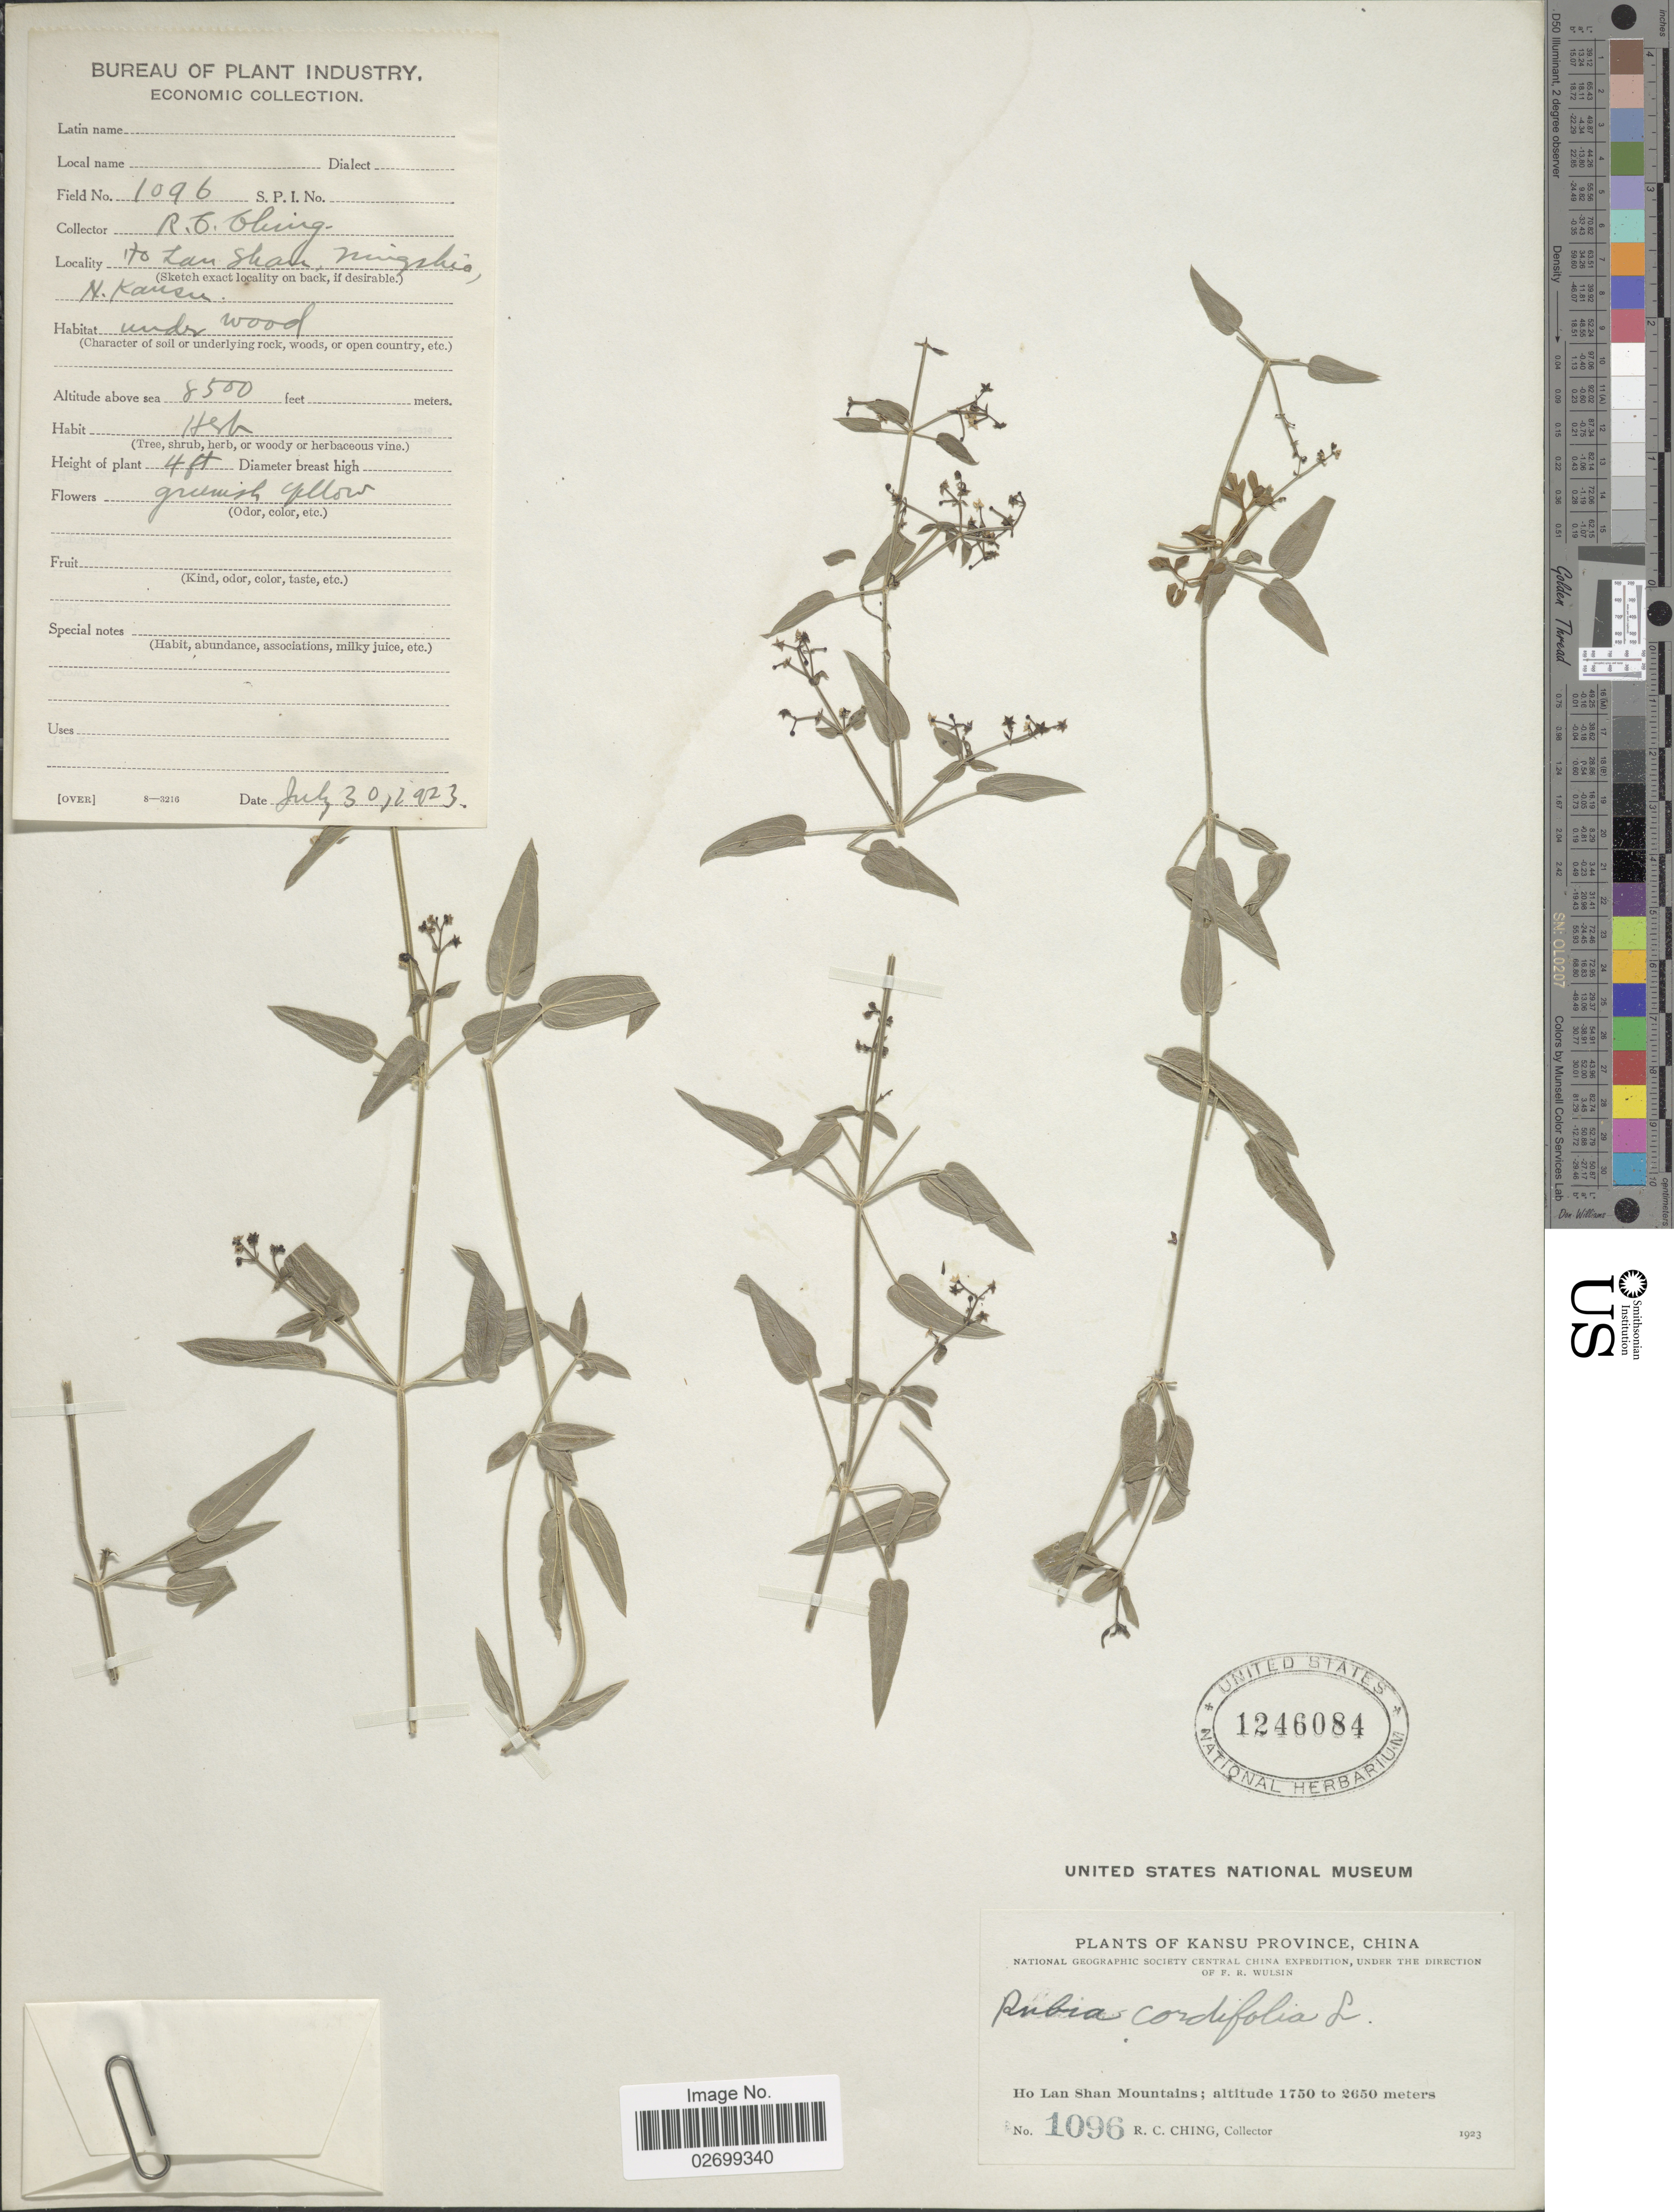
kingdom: Plantae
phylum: Tracheophyta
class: Magnoliopsida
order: Gentianales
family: Rubiaceae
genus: Rubia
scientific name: Rubia cordifolia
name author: L.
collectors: R. C. Ching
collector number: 1096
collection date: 1923-07-30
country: China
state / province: Gansu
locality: Ho Lan Shan Mountains, Ningshia, N. Kansu Province.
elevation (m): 2591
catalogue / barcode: US 1246084